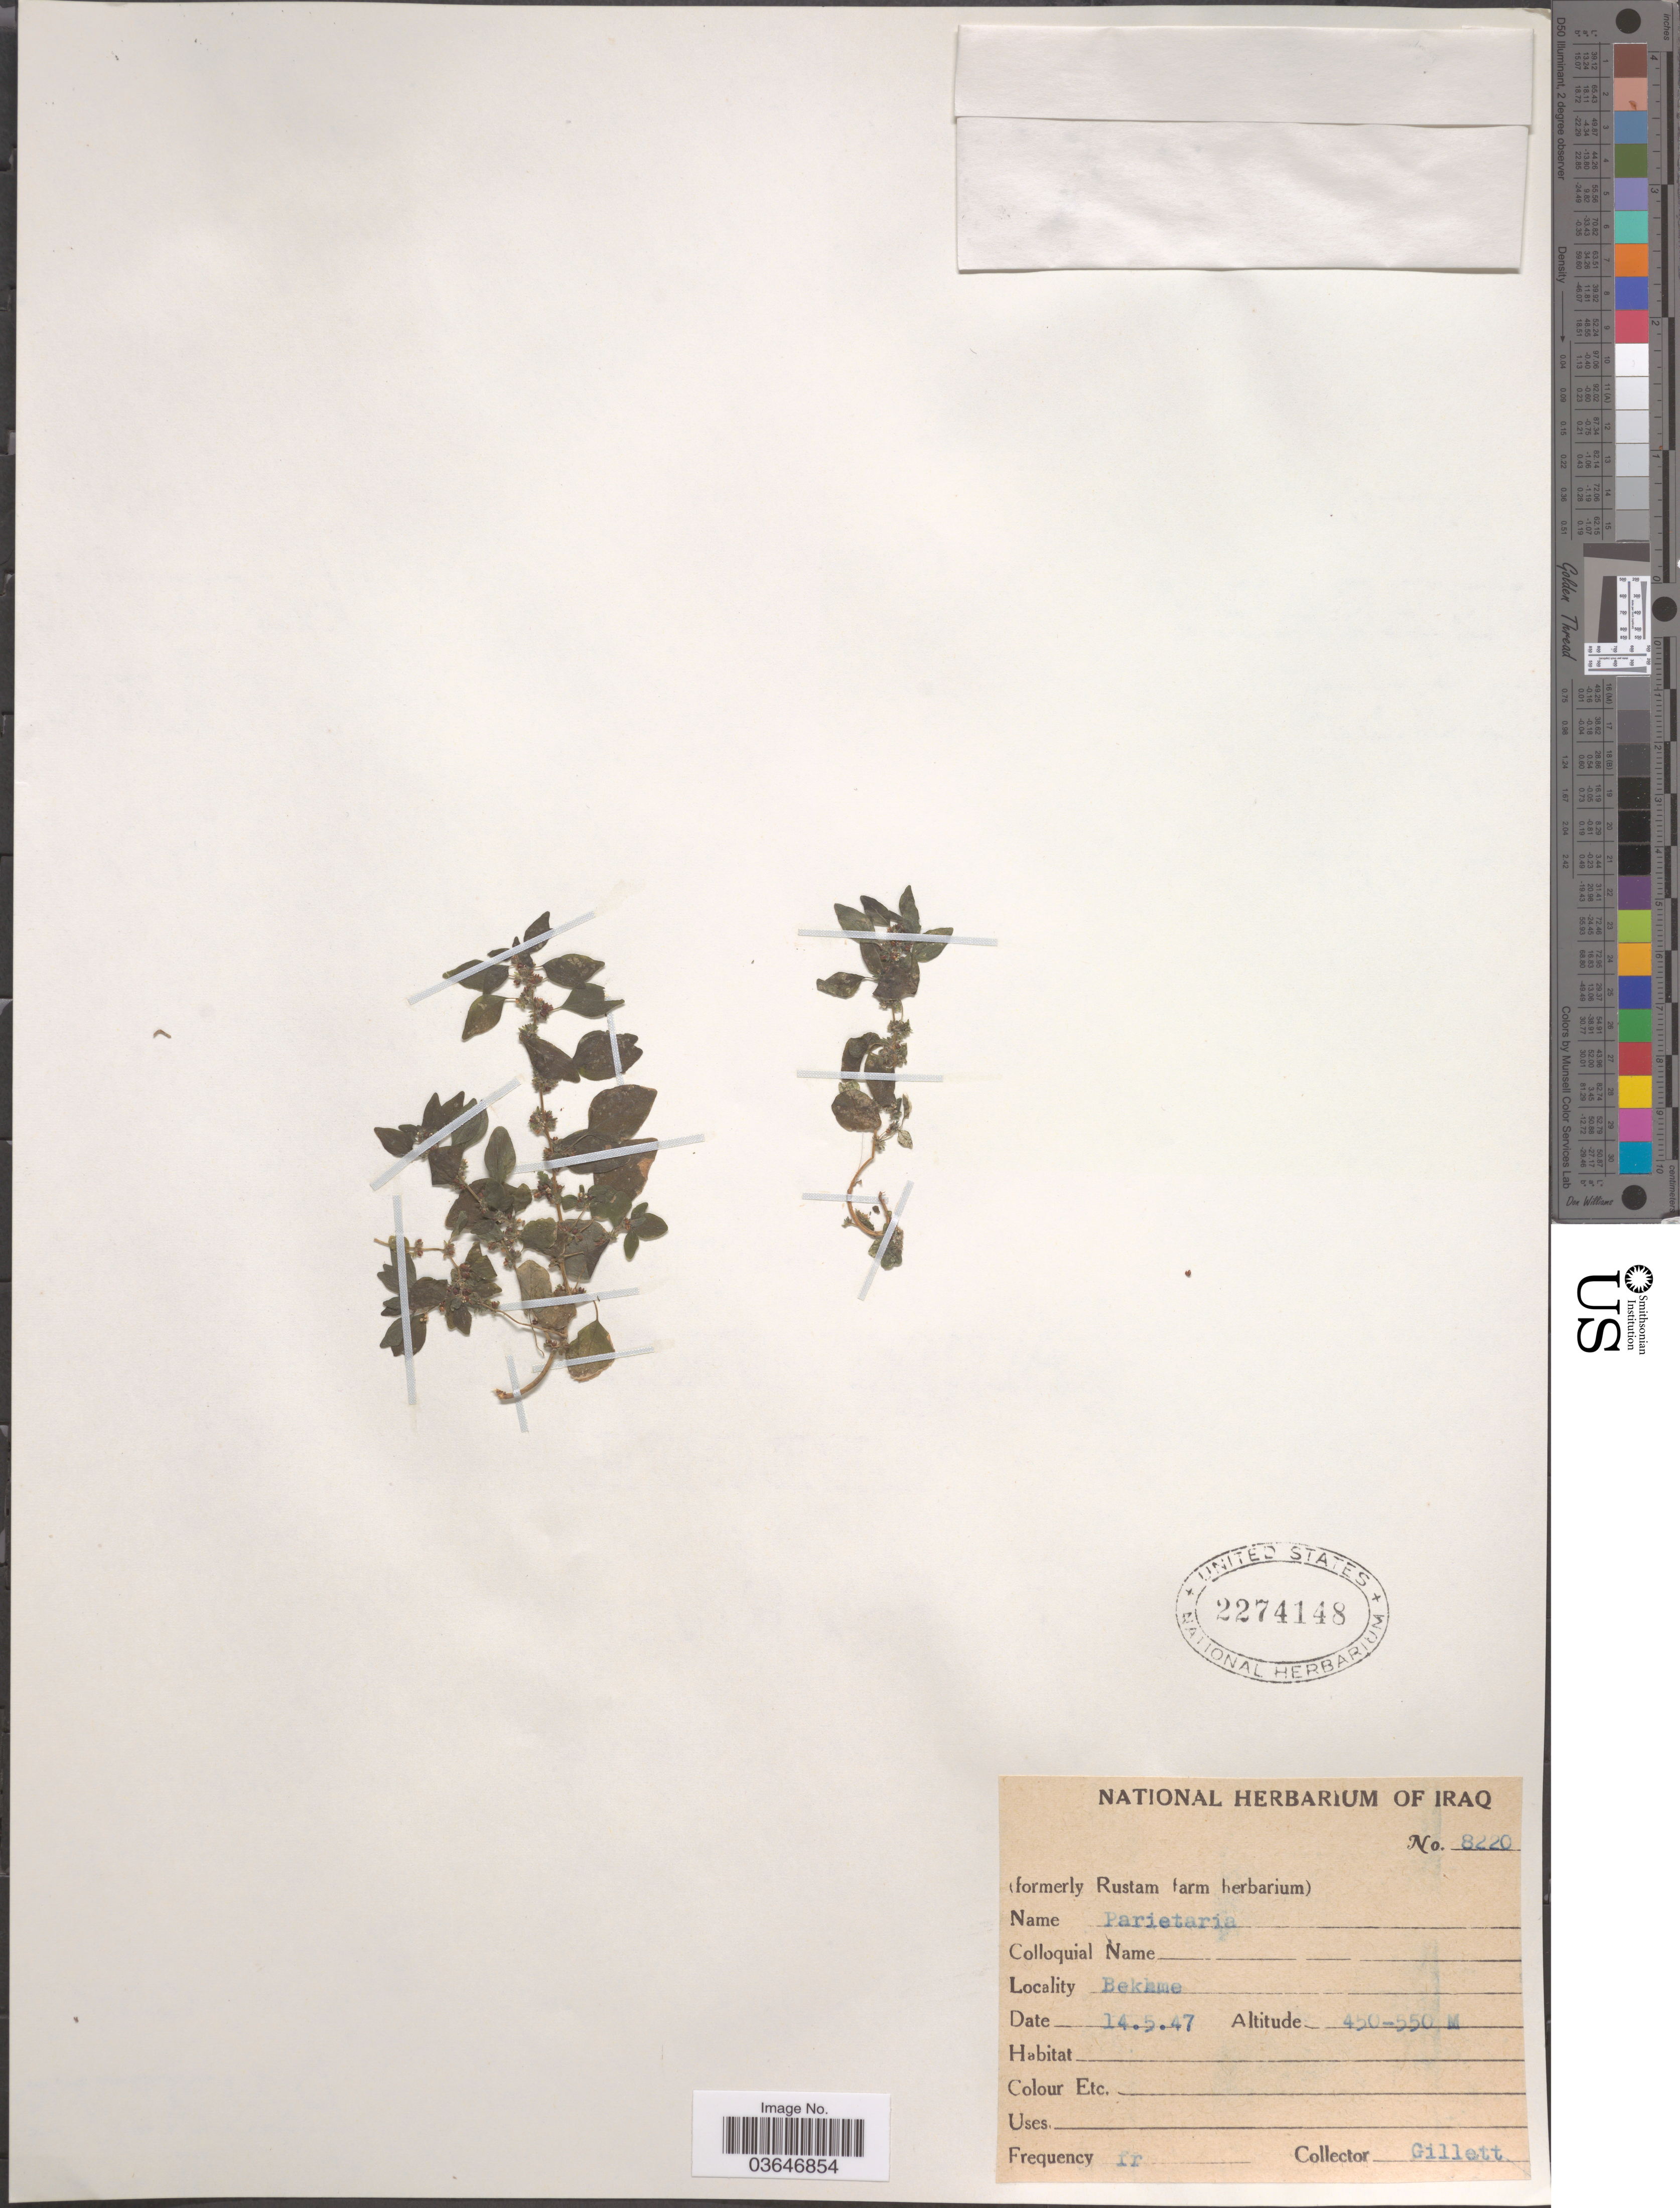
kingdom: Plantae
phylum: Tracheophyta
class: Magnoliopsida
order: Rosales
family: Urticaceae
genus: Parietaria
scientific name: Parietaria sp.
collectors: Gillett, --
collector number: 8220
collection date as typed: Transcribed d/m/y: 14/5/47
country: Iraq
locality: Bekhme.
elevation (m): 450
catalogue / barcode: US 2274148